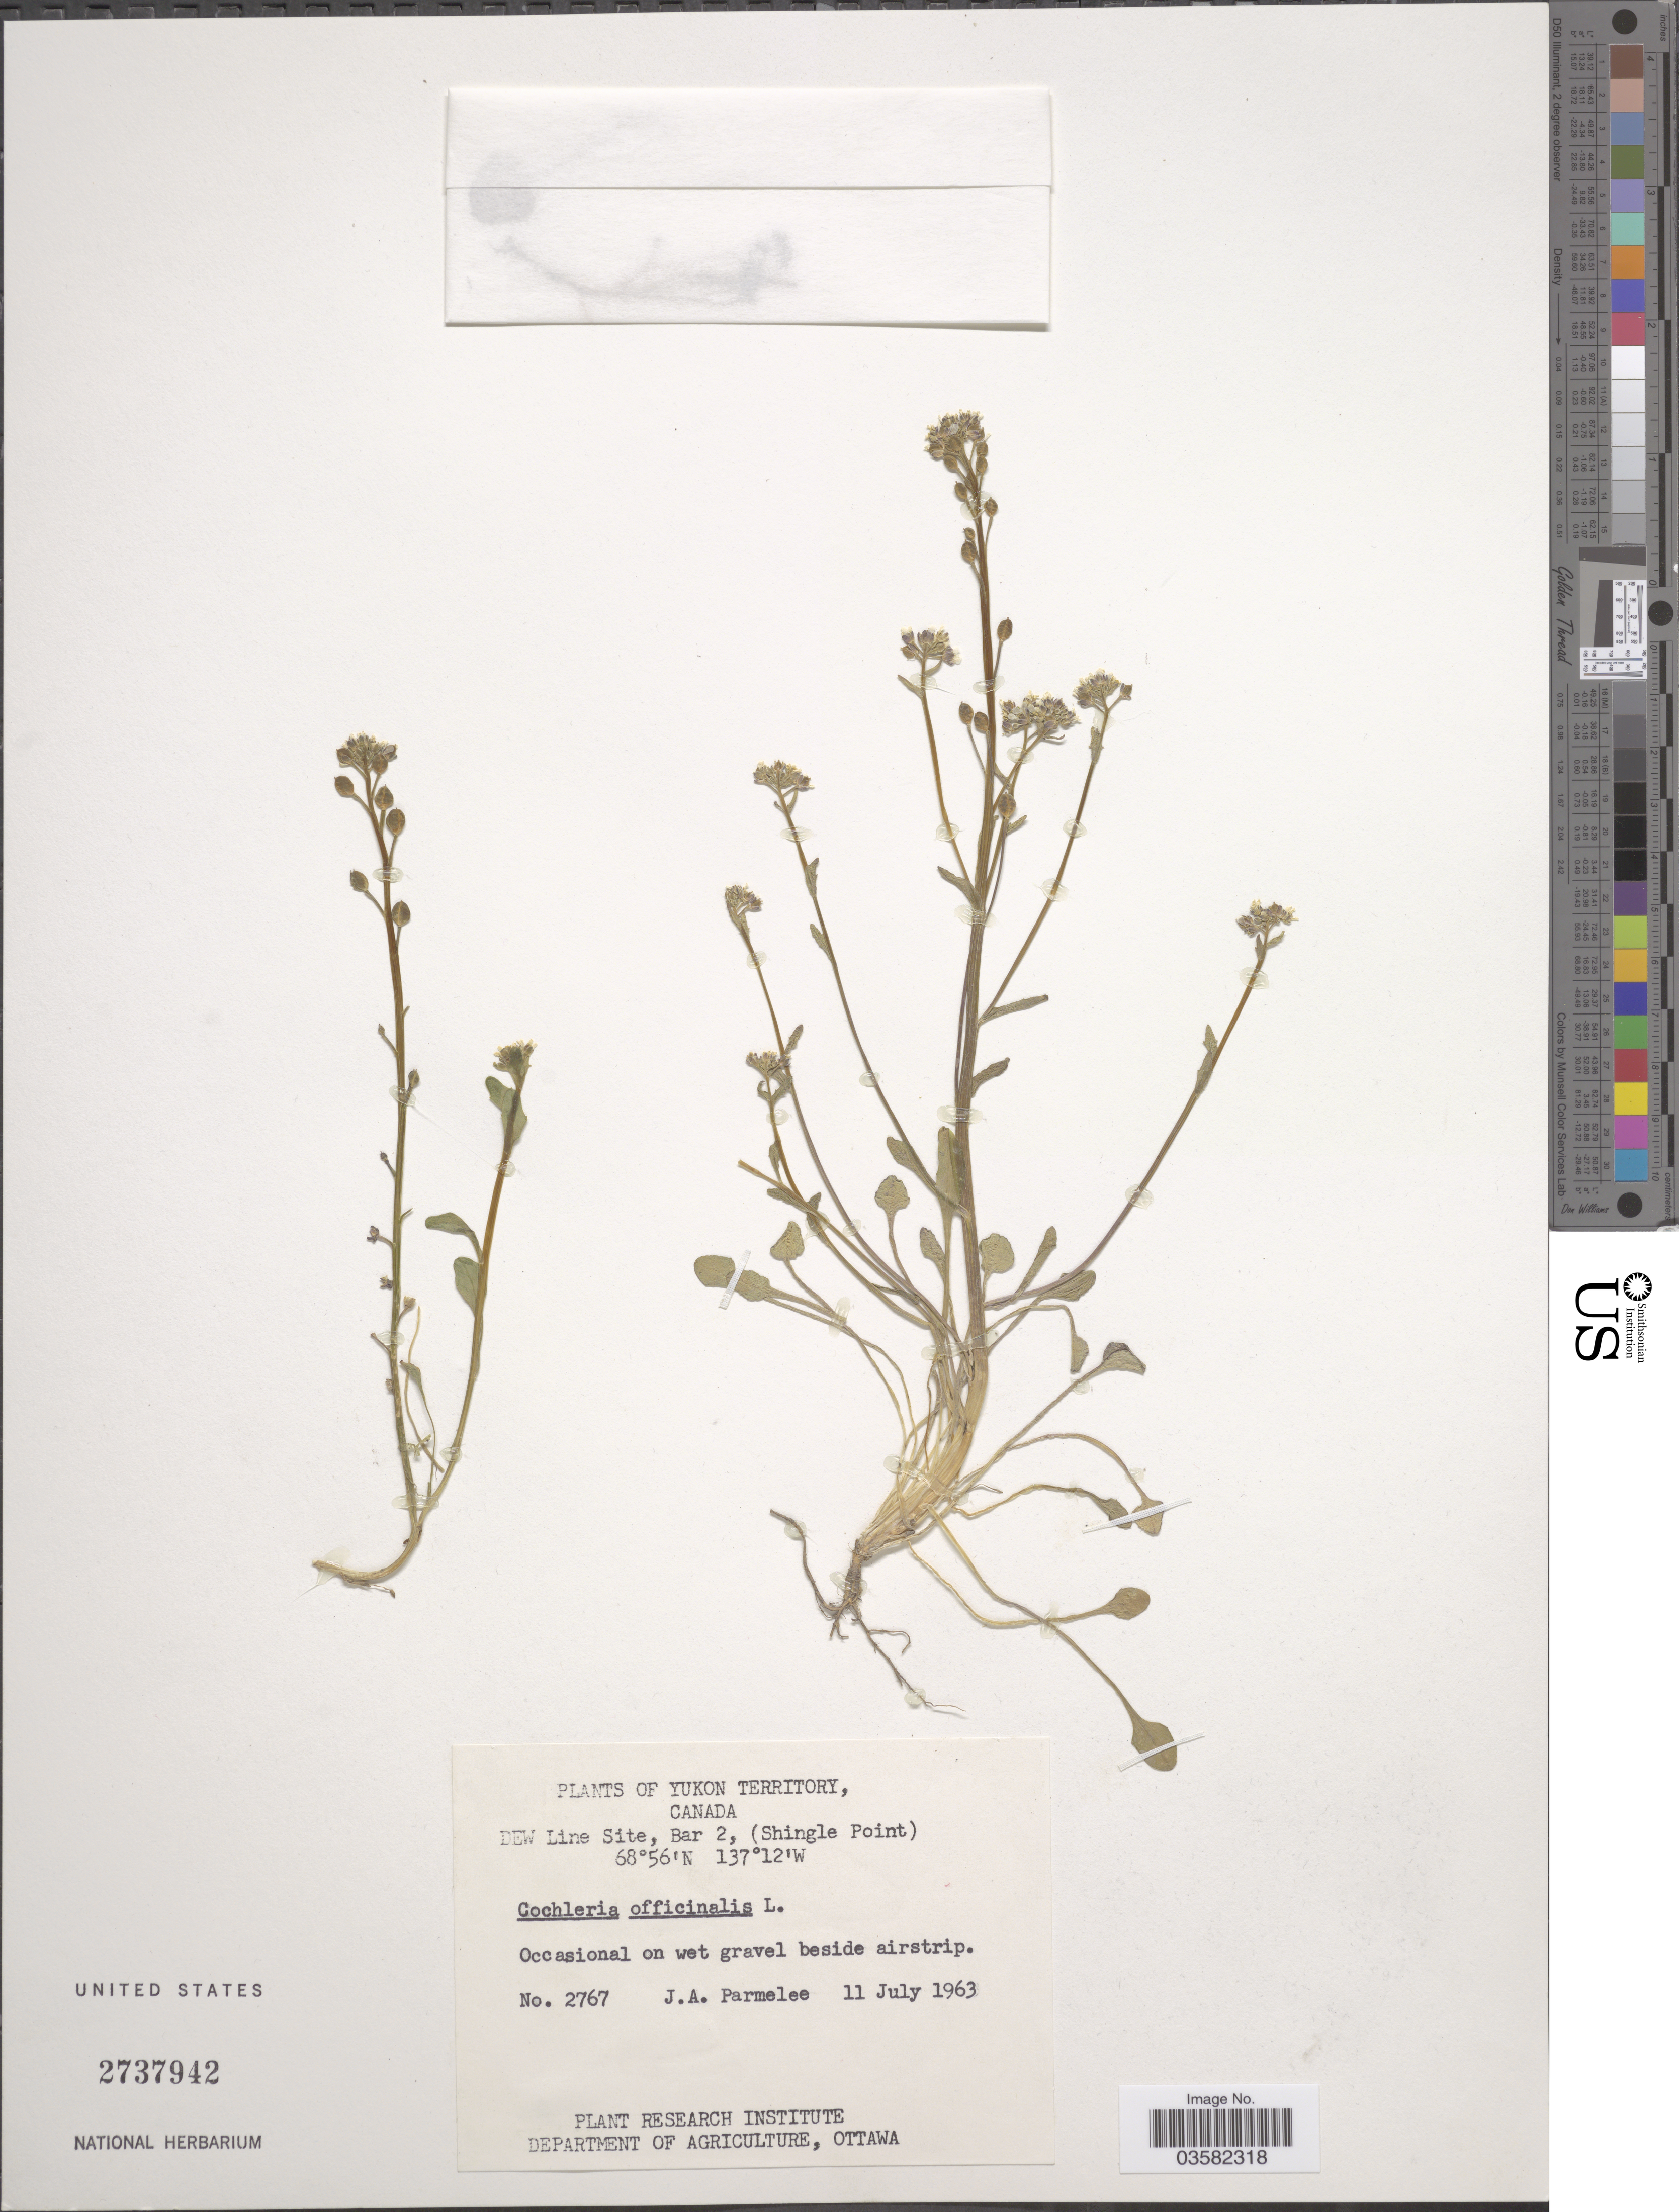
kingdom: Plantae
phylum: Tracheophyta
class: Magnoliopsida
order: Brassicales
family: Brassicaceae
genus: Cochlearia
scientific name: Cochlearia officinalis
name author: L.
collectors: J. A. Parmelee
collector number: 2767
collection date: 1963-07-11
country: Canada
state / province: Yukon Territory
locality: DEW Line Site, Bar 2, (Shingle Point). Occasional on wet gravel beside airstrip.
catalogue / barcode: US 2737942